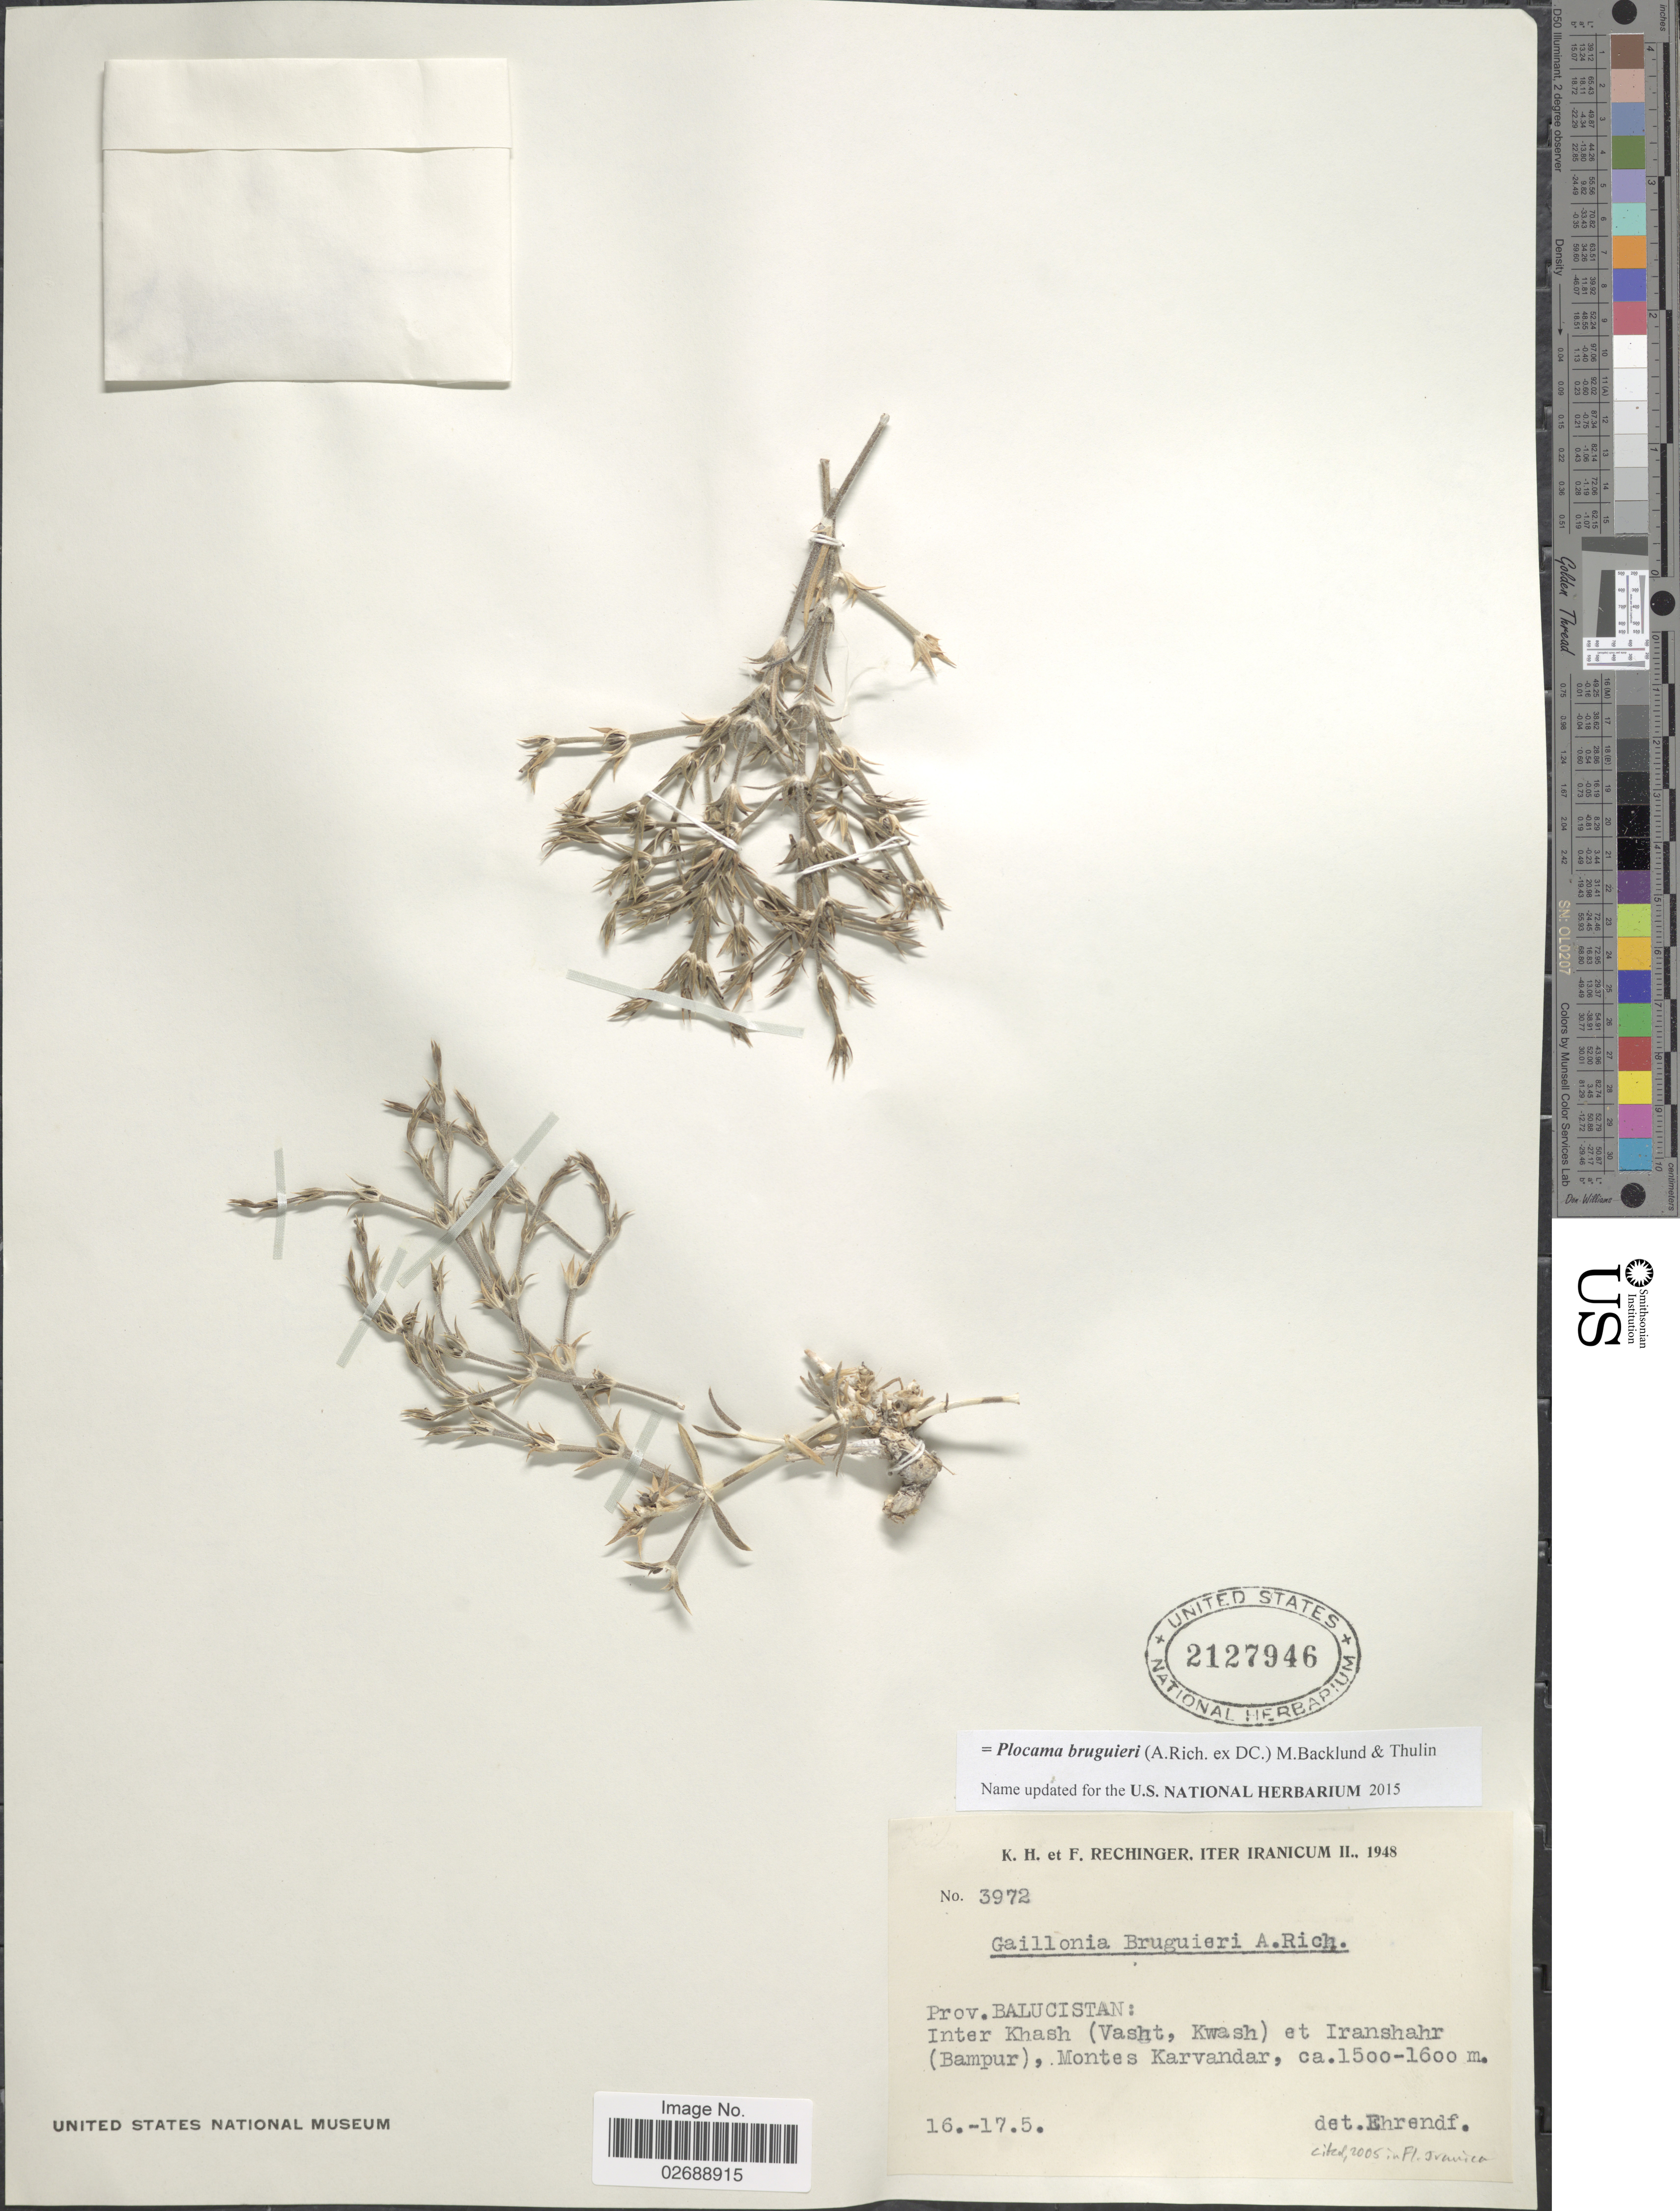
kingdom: Plantae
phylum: Tracheophyta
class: Magnoliopsida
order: Gentianales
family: Rubiaceae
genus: Plocama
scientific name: Plocama bruguieri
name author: (A. Rich. ex DC.) M.Backlund & Thulin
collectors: K. H. Rechinger & F. Rechinger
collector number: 3972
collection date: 1948-05-16/1948-05-17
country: Iran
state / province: Sistan and Baluchistan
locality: Prov. Balucistan. Inter Khash (Vasht, Kwash) et Iranshahr (Bampur) , Montes Karvandar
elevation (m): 1500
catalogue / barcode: US 2127946